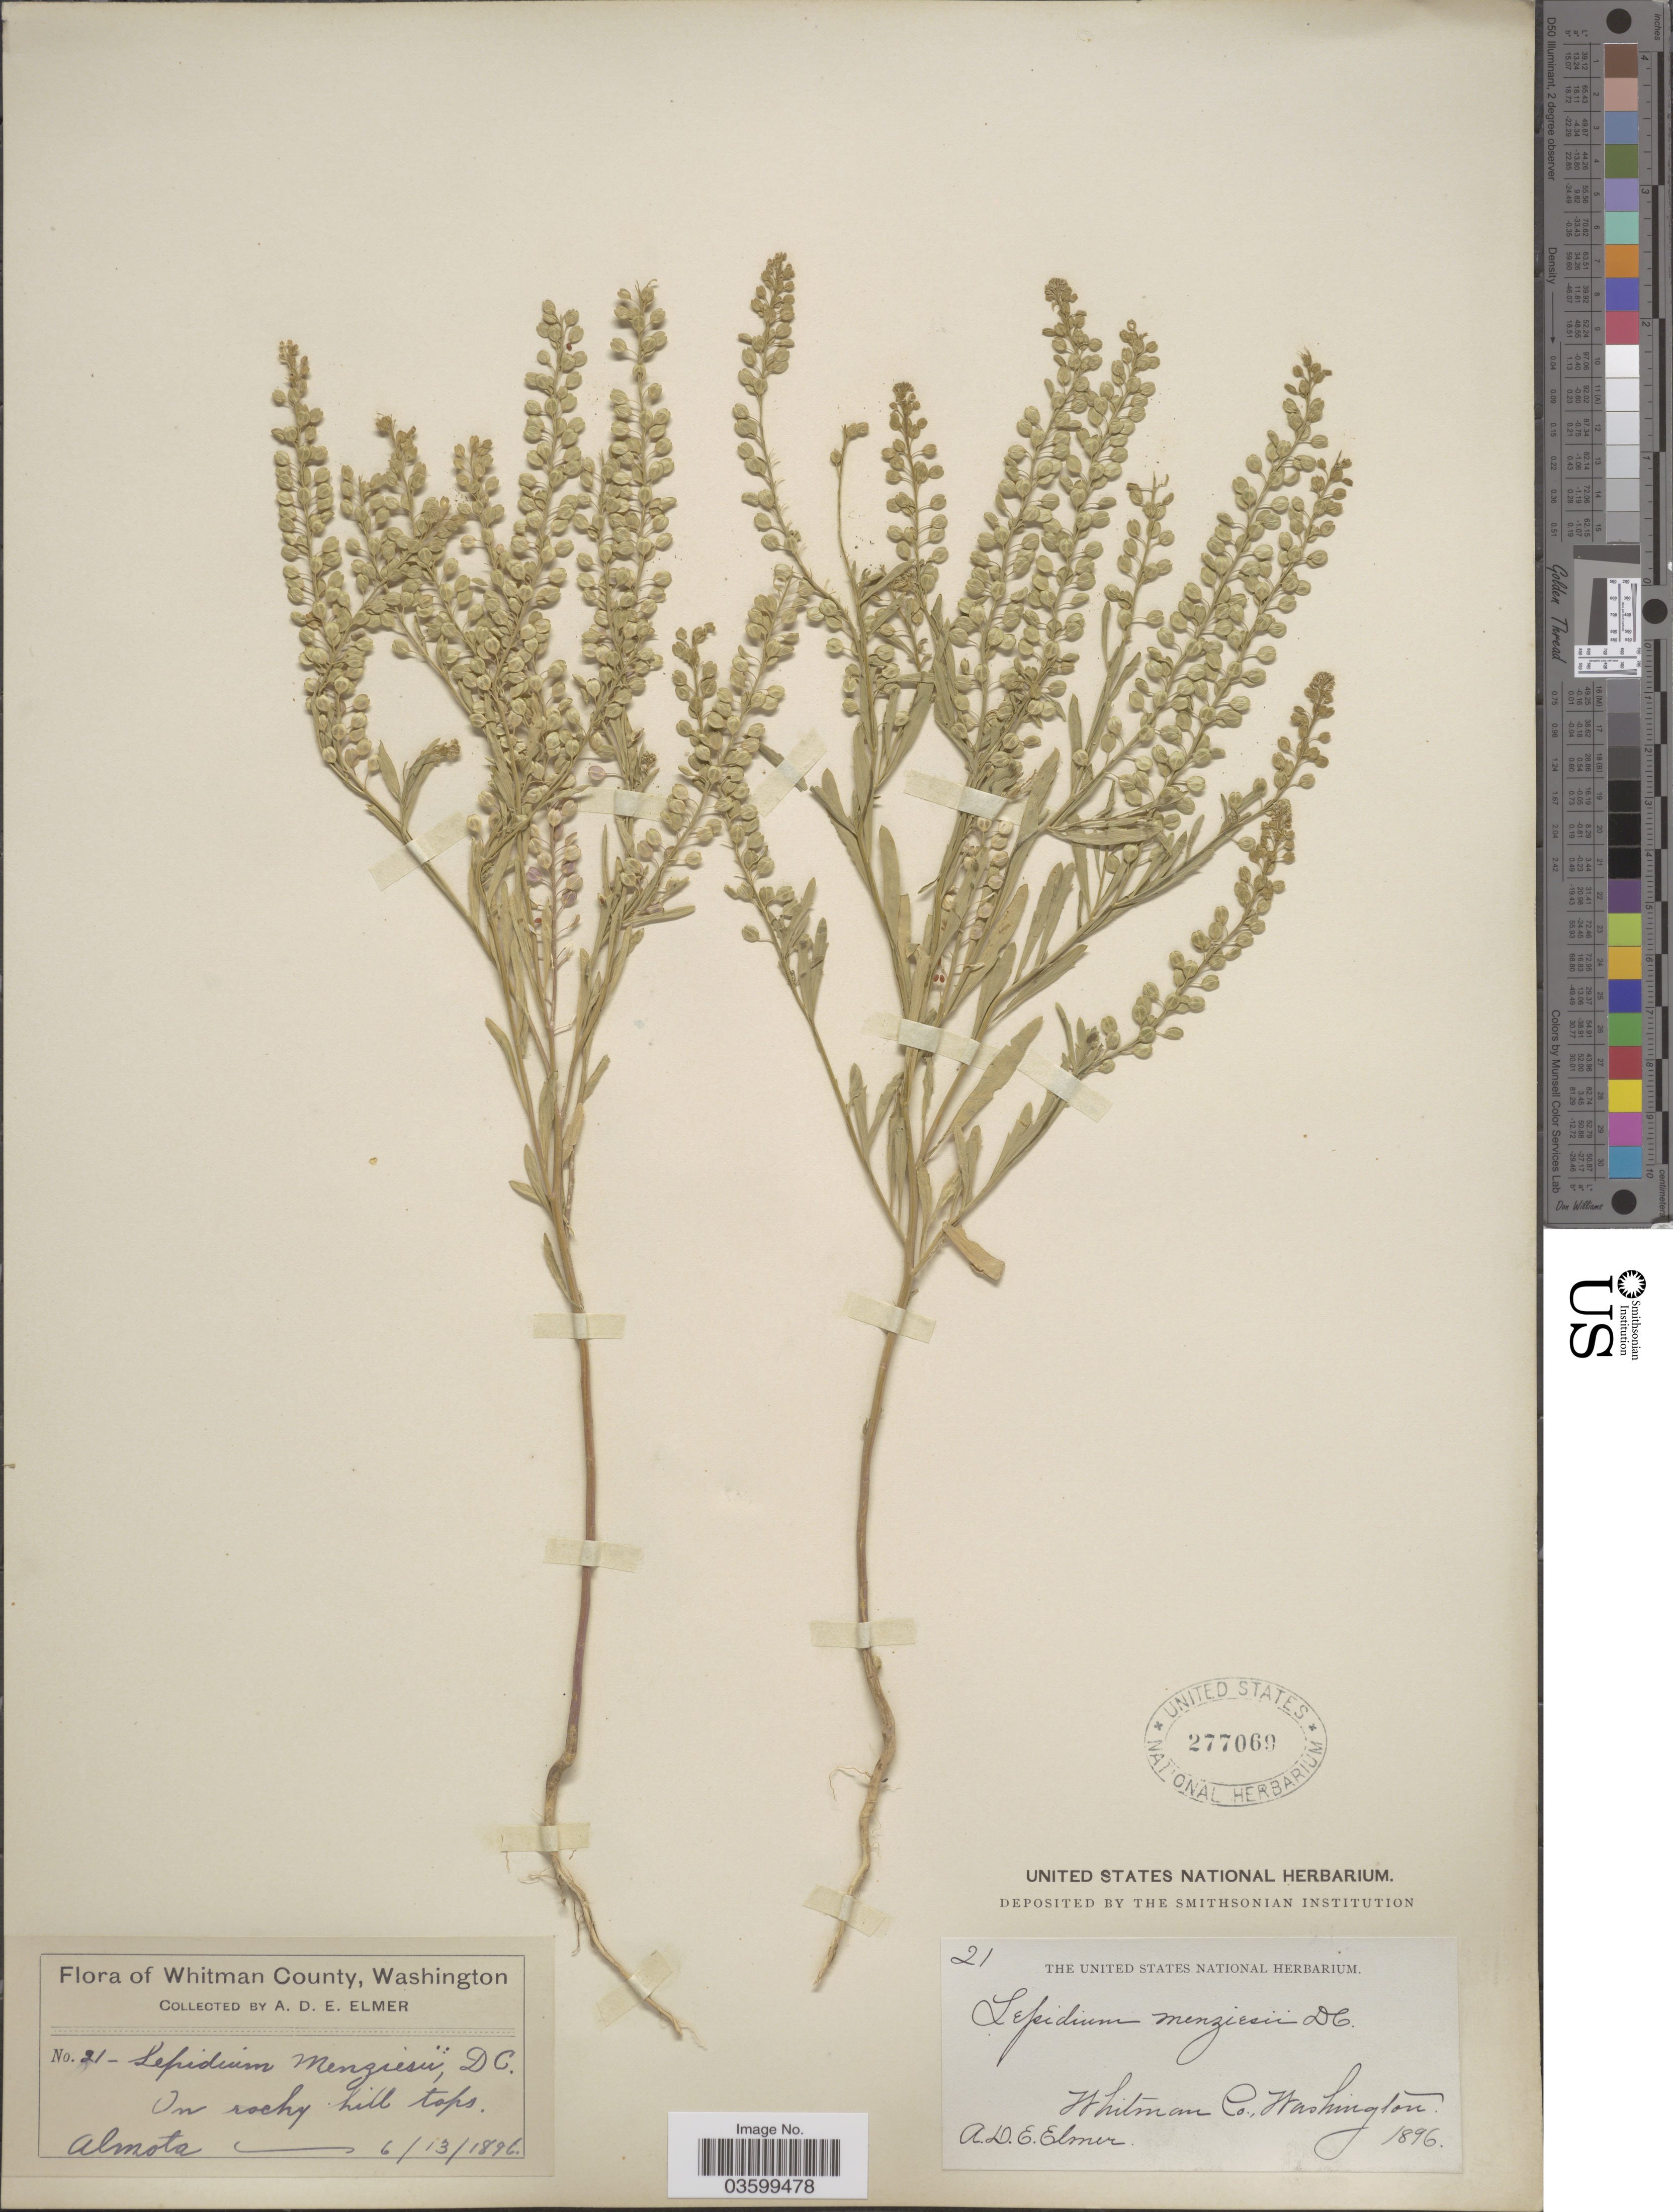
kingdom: Plantae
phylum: Tracheophyta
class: Magnoliopsida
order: Brassicales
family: Brassicaceae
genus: Lepidium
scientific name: Lepidium virginicum var. pubescens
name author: (Greene) C.L. Hitchc.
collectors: A. D. E. Elmer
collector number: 21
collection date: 1896-06-13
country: United States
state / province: Washington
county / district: Whitman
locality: Whitman County. Almota.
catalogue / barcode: US 277069